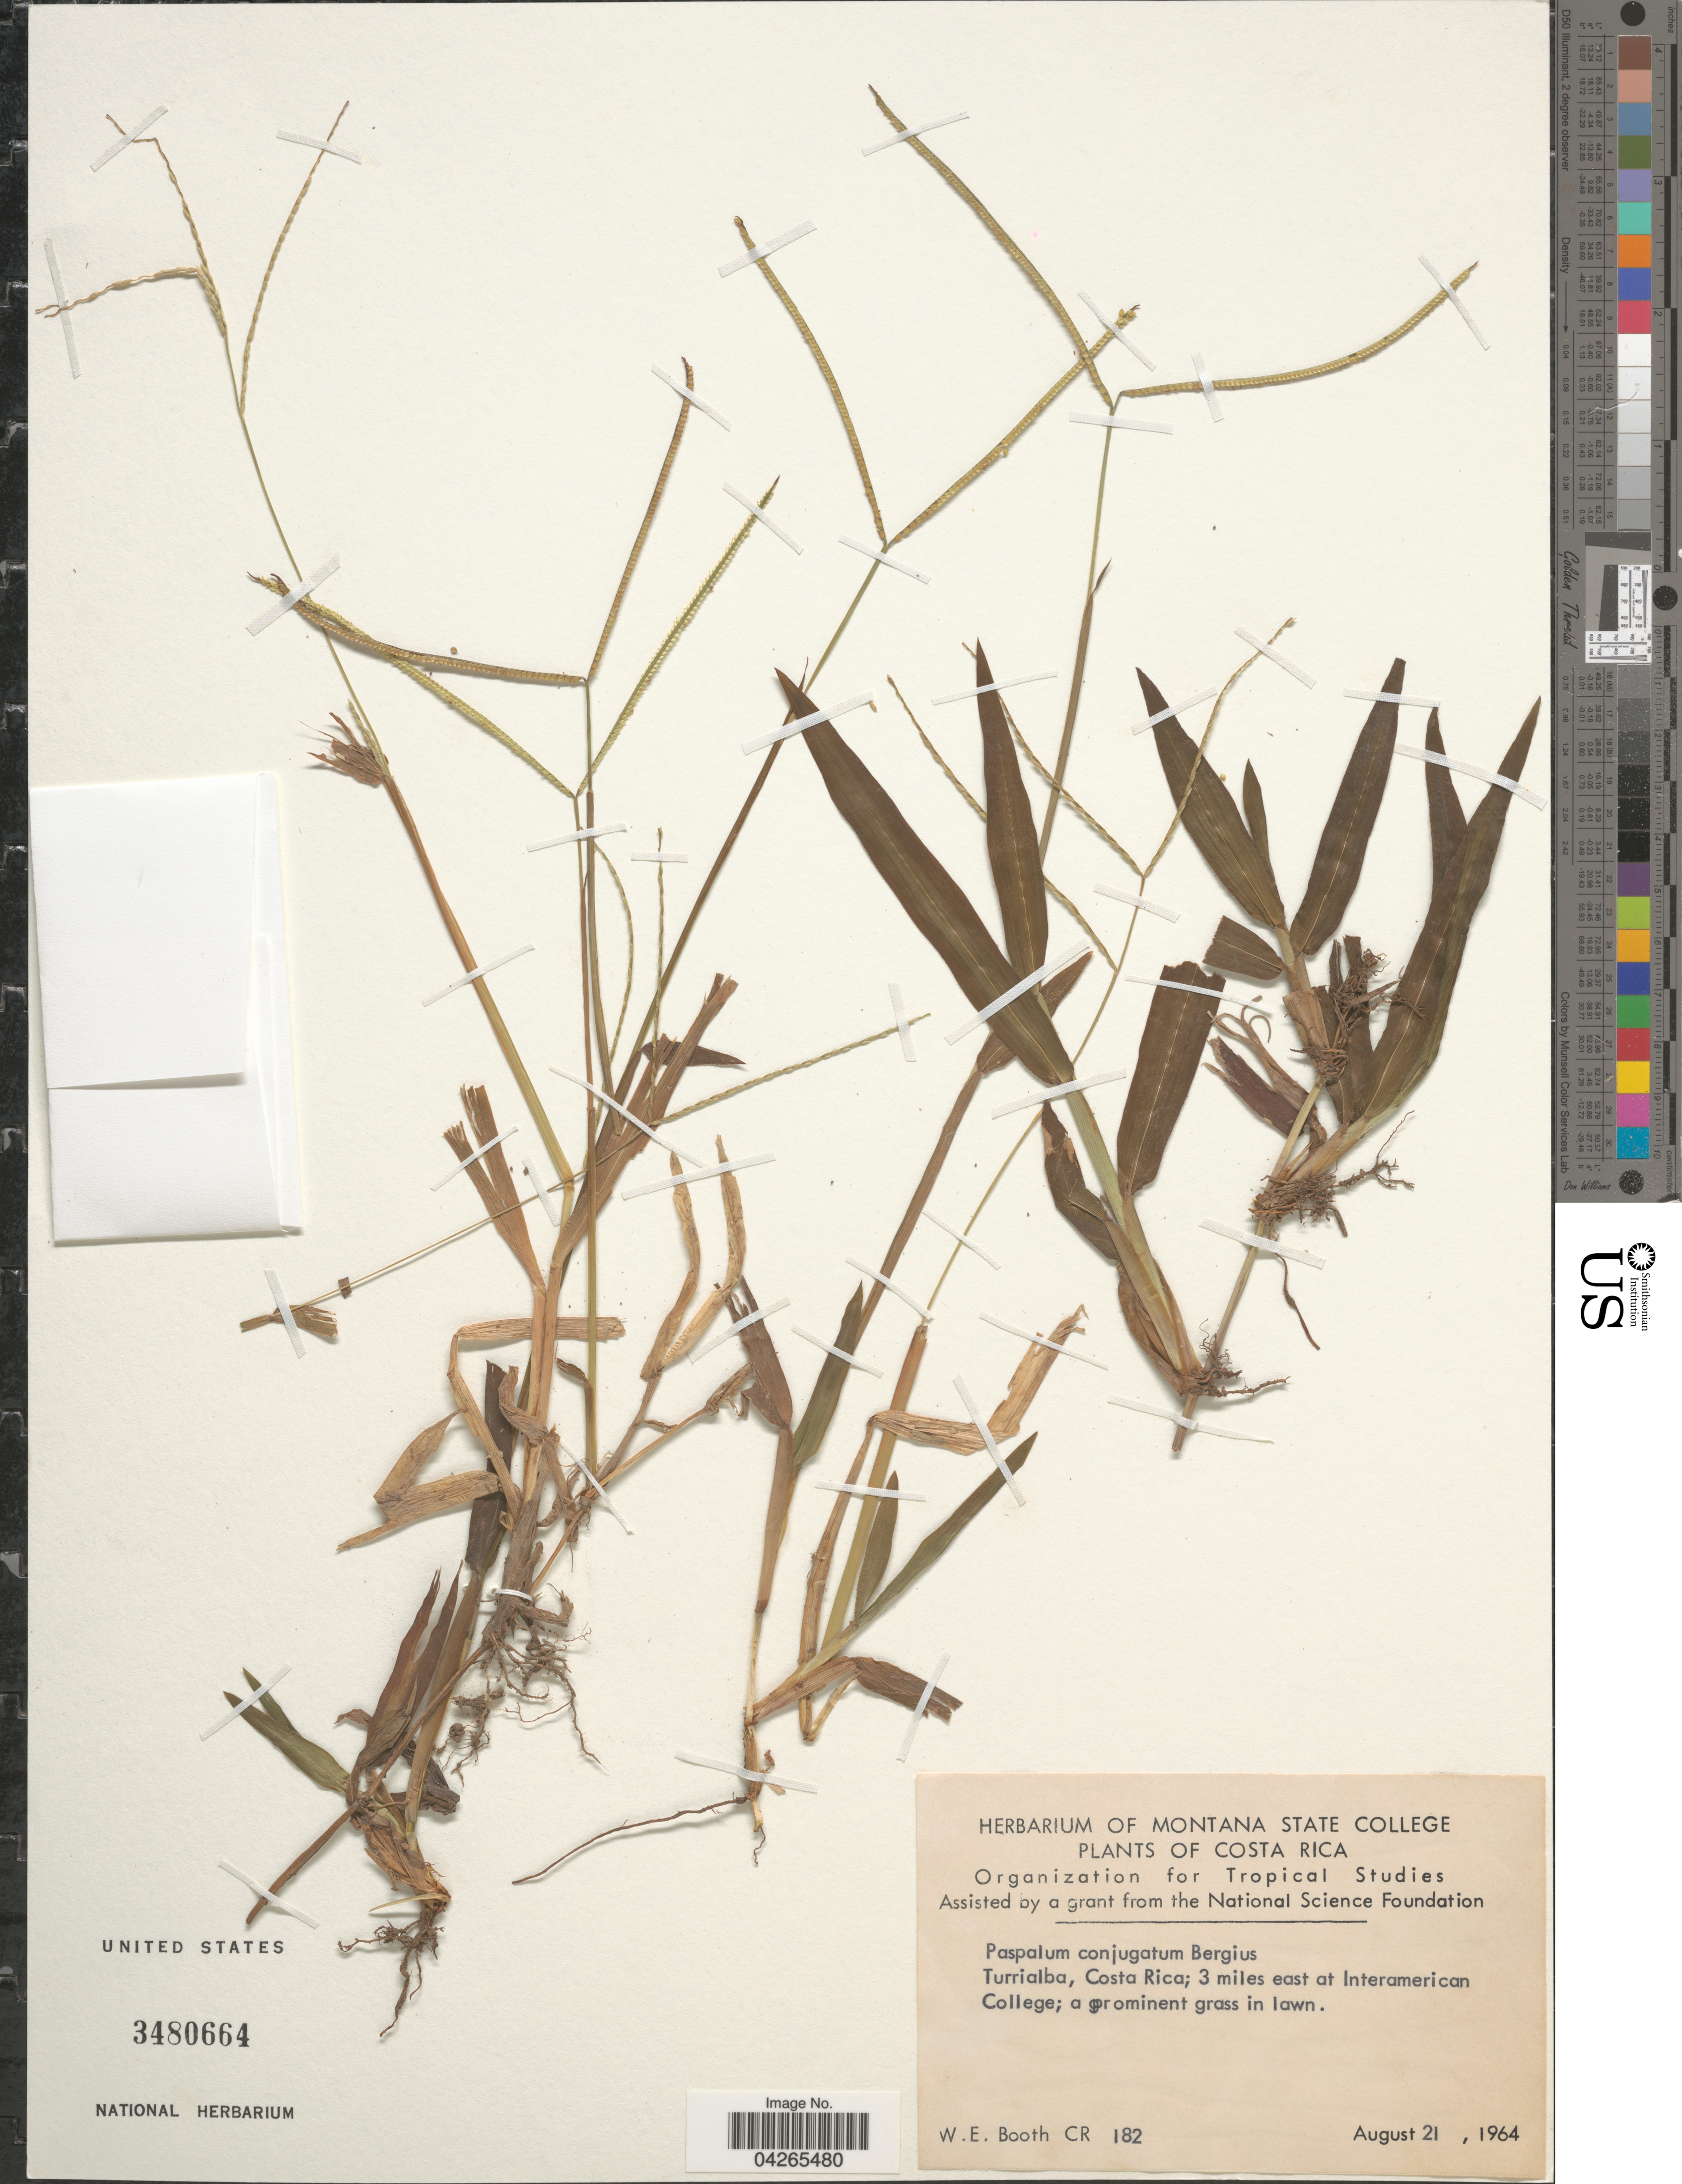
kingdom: Plantae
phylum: Tracheophyta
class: Liliopsida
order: Poales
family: Poaceae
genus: Paspalum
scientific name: Paspalum conjugatum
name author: P.J. Bergius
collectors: W. Booth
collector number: CR182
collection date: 1964-08-21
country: Costa Rica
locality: Turrialba, 3 miles east at Interamerican College.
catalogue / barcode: US 3480664